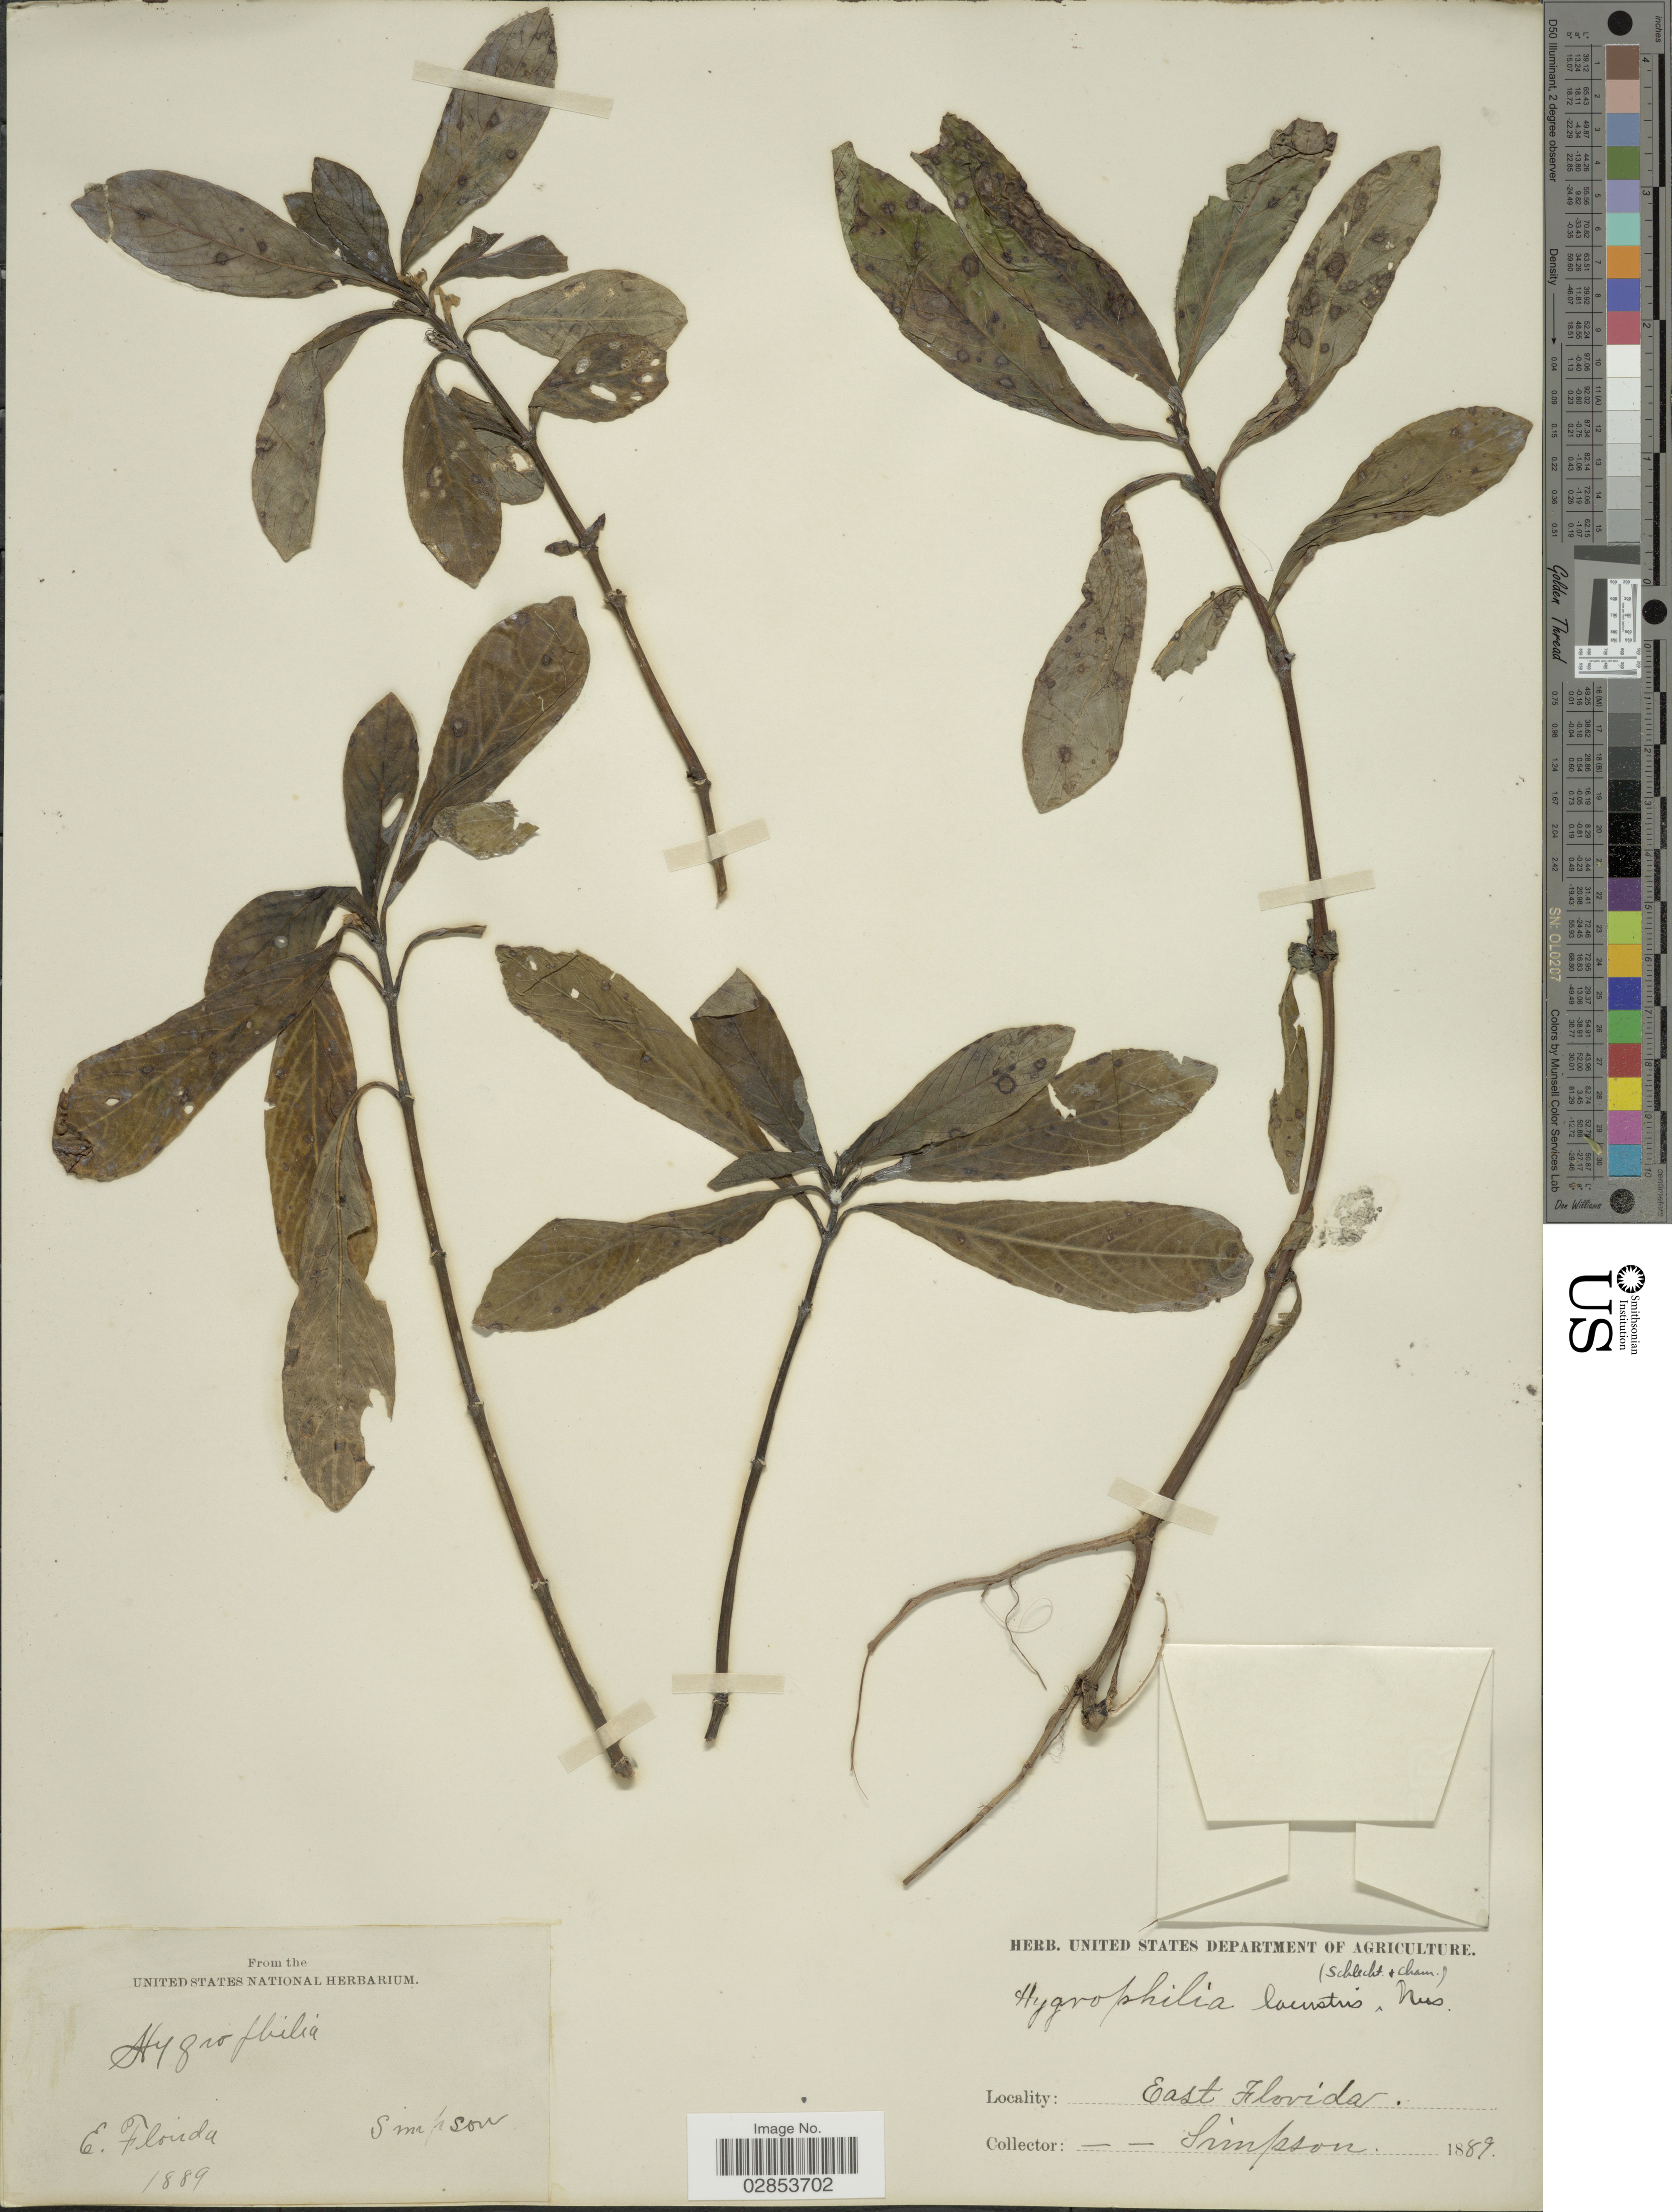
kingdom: Plantae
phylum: Tracheophyta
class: Magnoliopsida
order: Lamiales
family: Acanthaceae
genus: Hygrophila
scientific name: Hygrophila costata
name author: Nees & T. Nees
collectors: Simpson, --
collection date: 1889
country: United States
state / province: Florida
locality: East Florida.